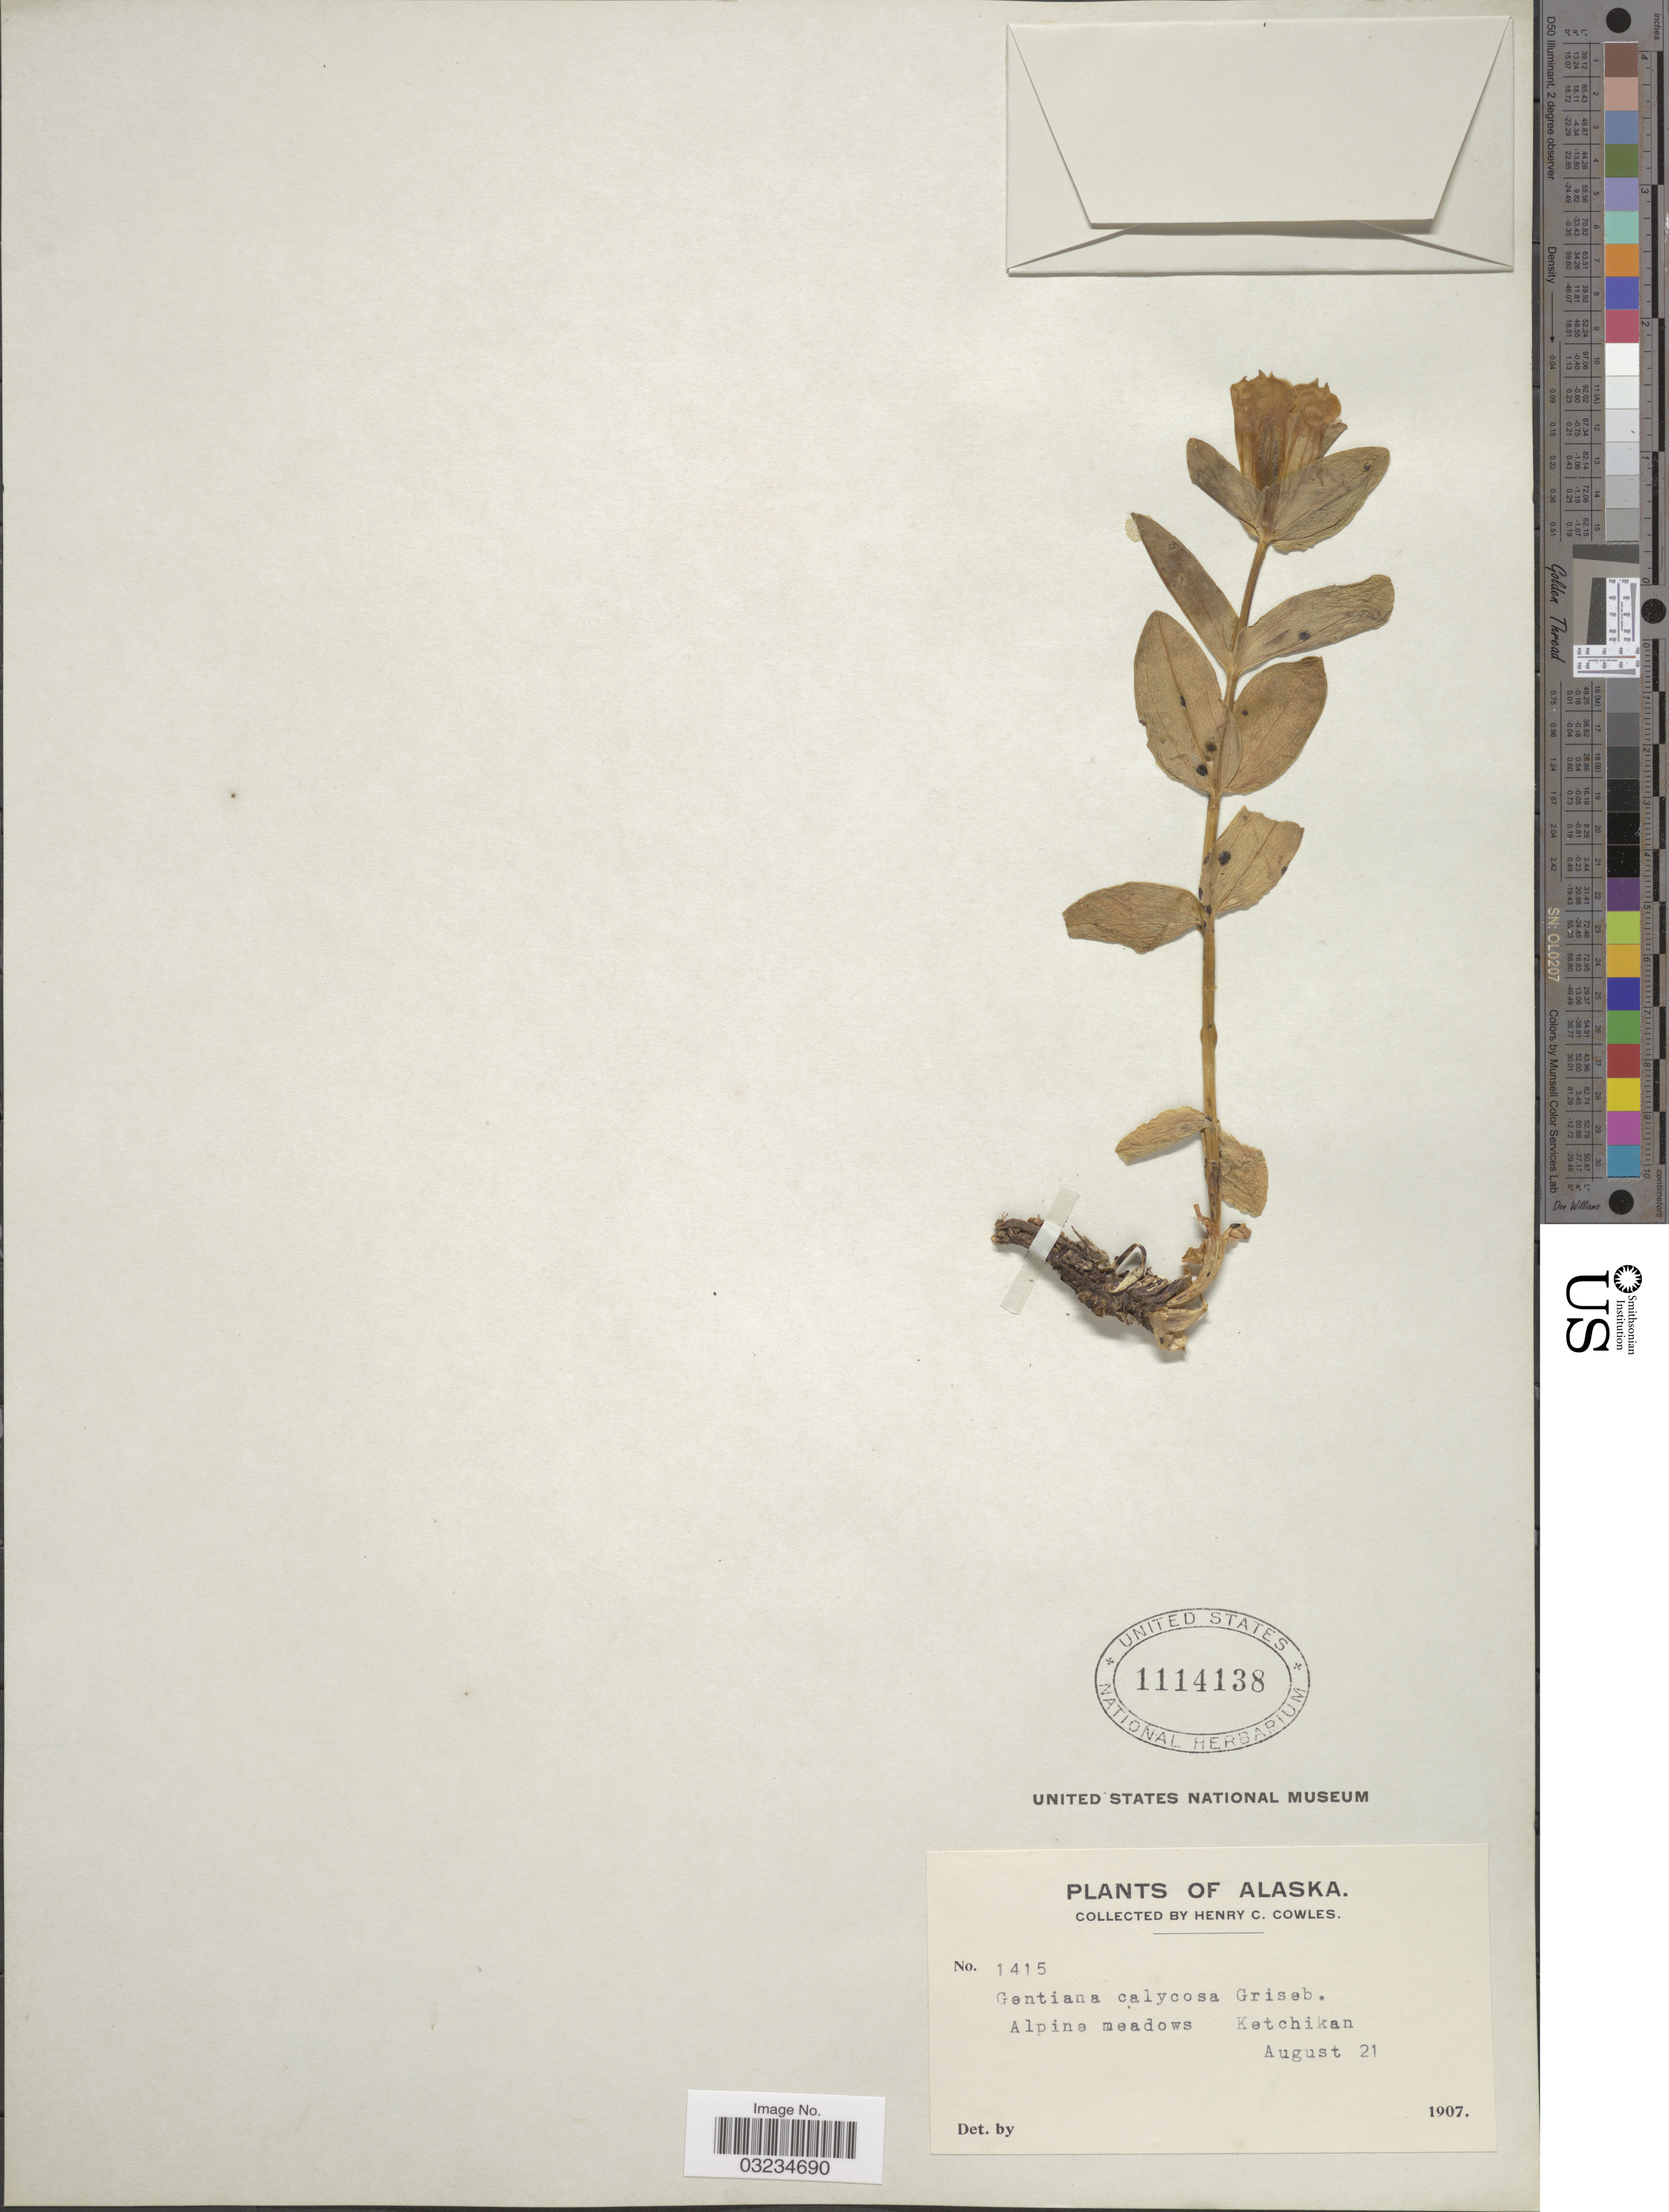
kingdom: Plantae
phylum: Tracheophyta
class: Magnoliopsida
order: Gentianales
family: Gentianaceae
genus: Gentiana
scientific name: Gentiana platypetala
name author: Griseb.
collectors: H. Cowles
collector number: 1415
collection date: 1907-08-21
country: United States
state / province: Alaska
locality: Alpine meadows. Ketchikan.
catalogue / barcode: US 1114138